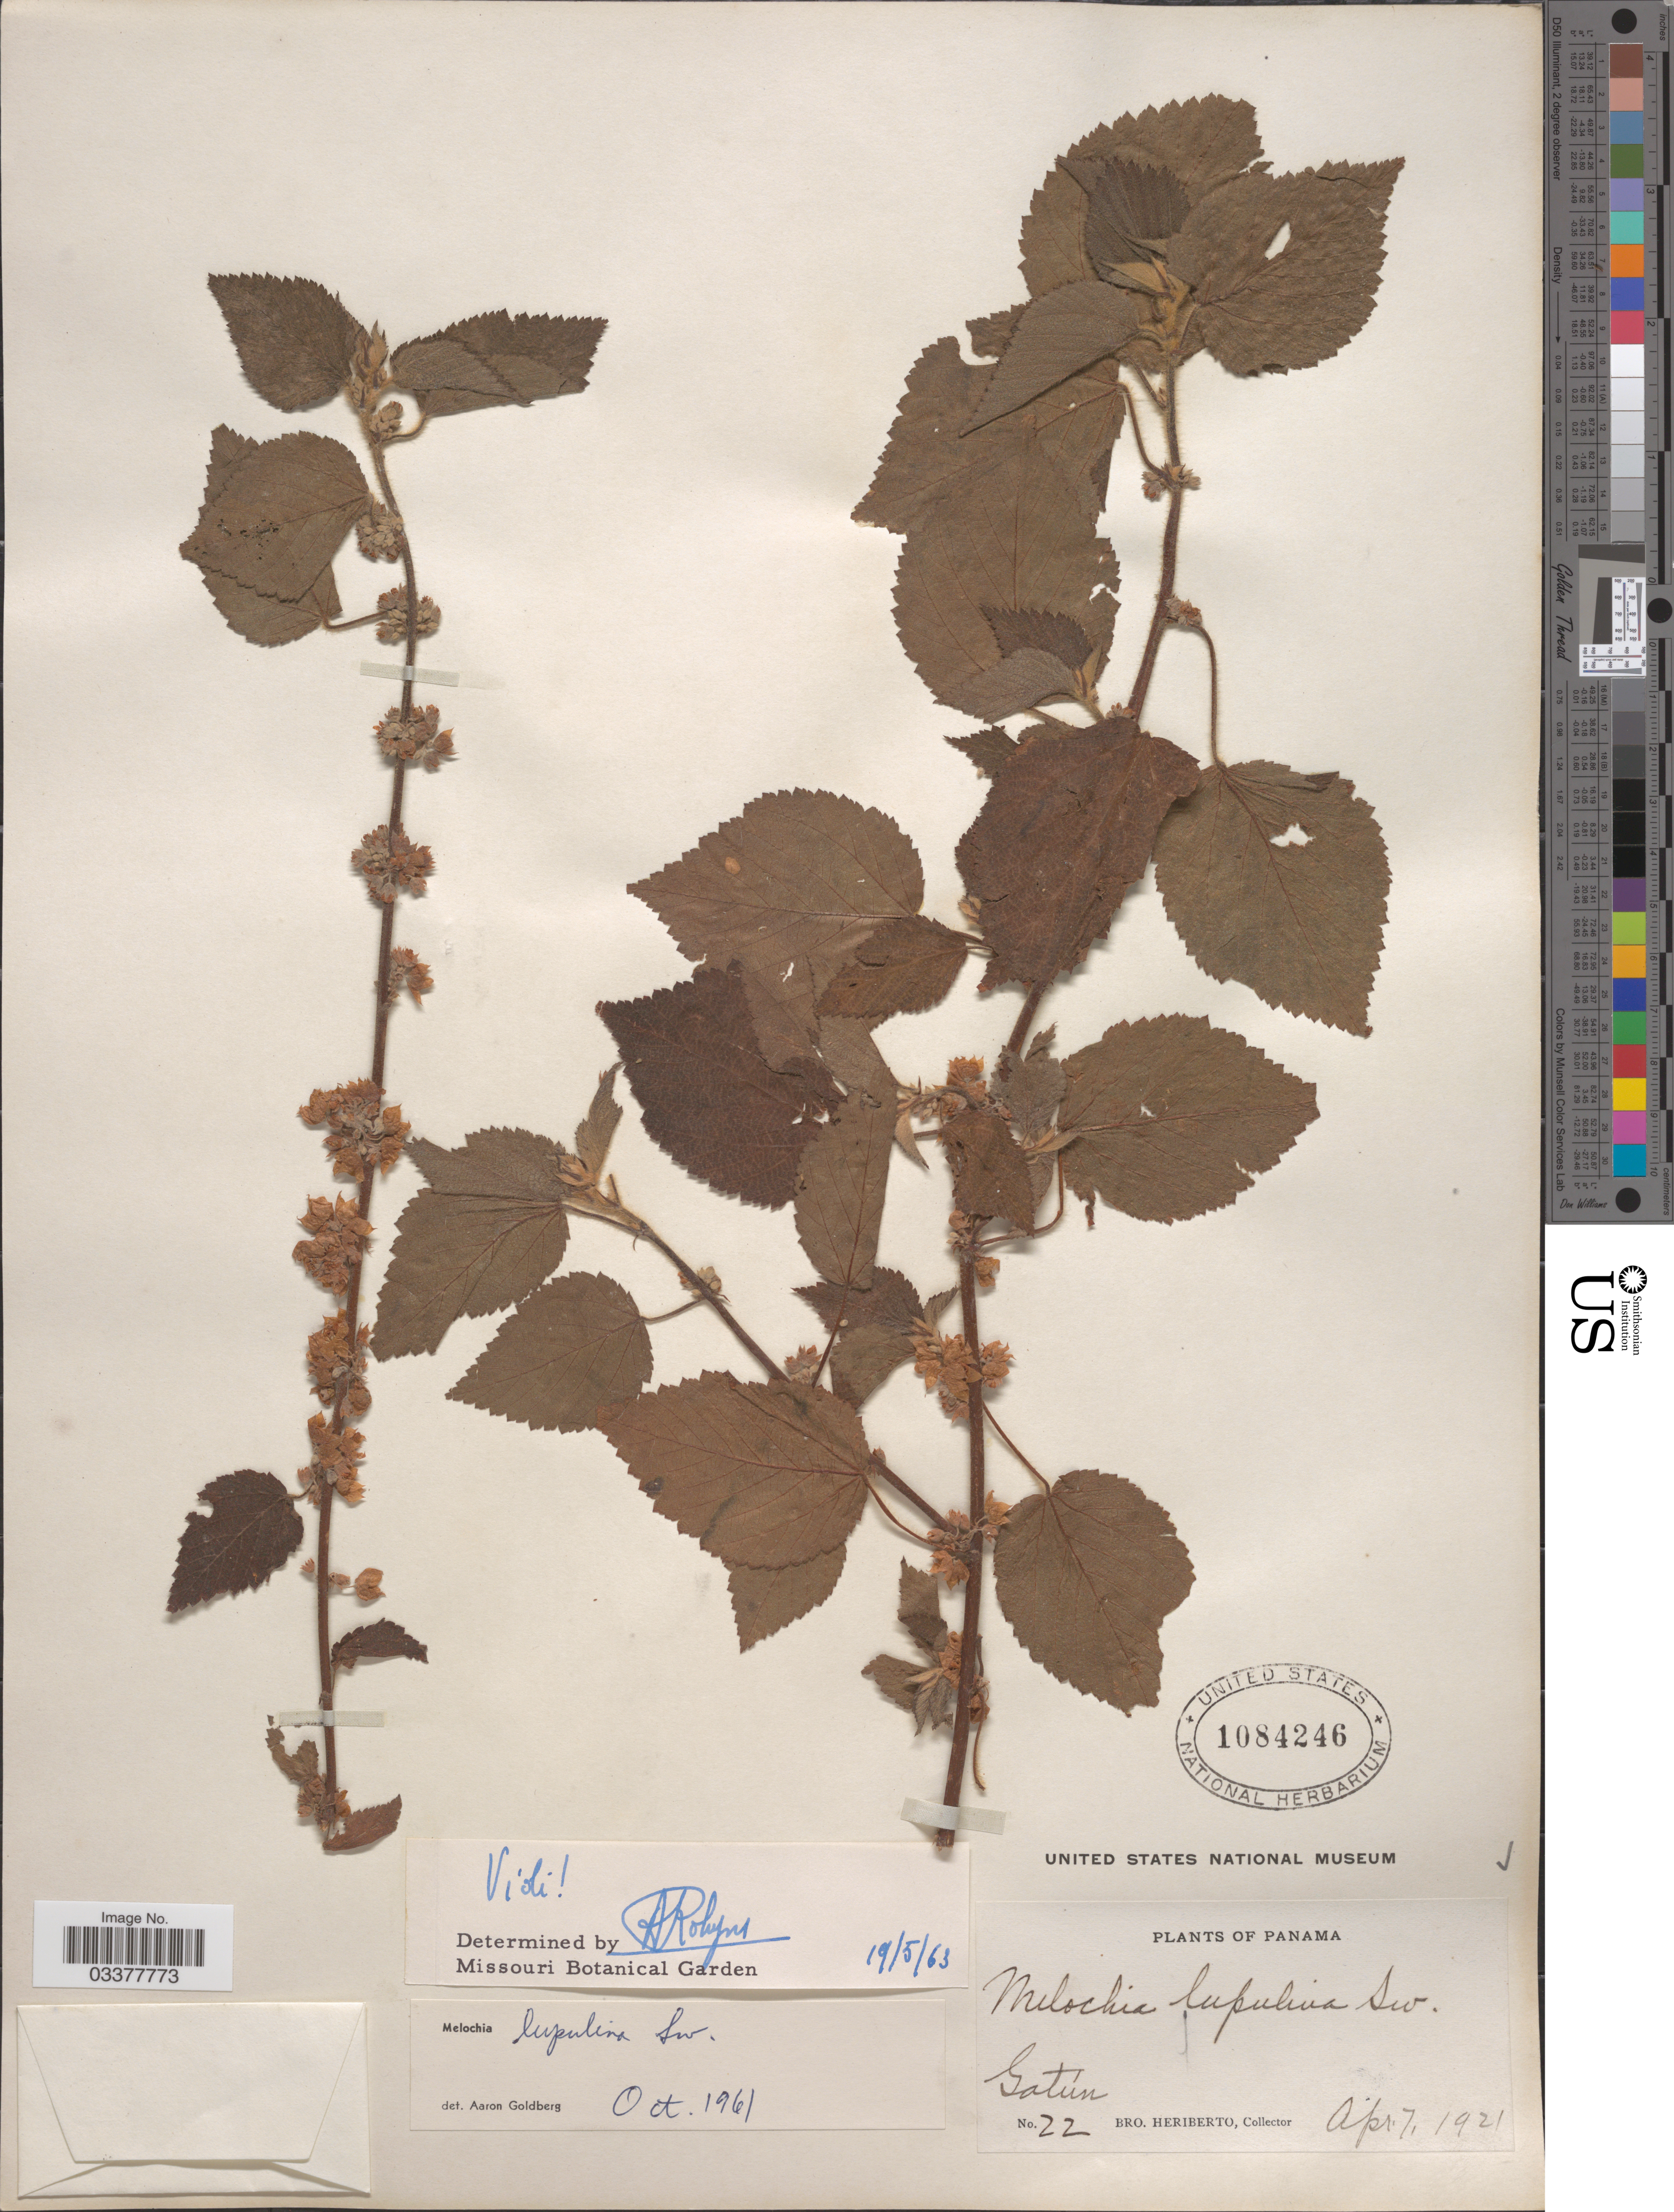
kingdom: Plantae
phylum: Tracheophyta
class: Magnoliopsida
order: Malvales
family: Malvaceae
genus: Melochia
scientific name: Melochia lupulina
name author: Sw.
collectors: B. Heriberto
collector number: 22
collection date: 1921-04-07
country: Panama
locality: Gatún.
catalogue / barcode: US 1084246